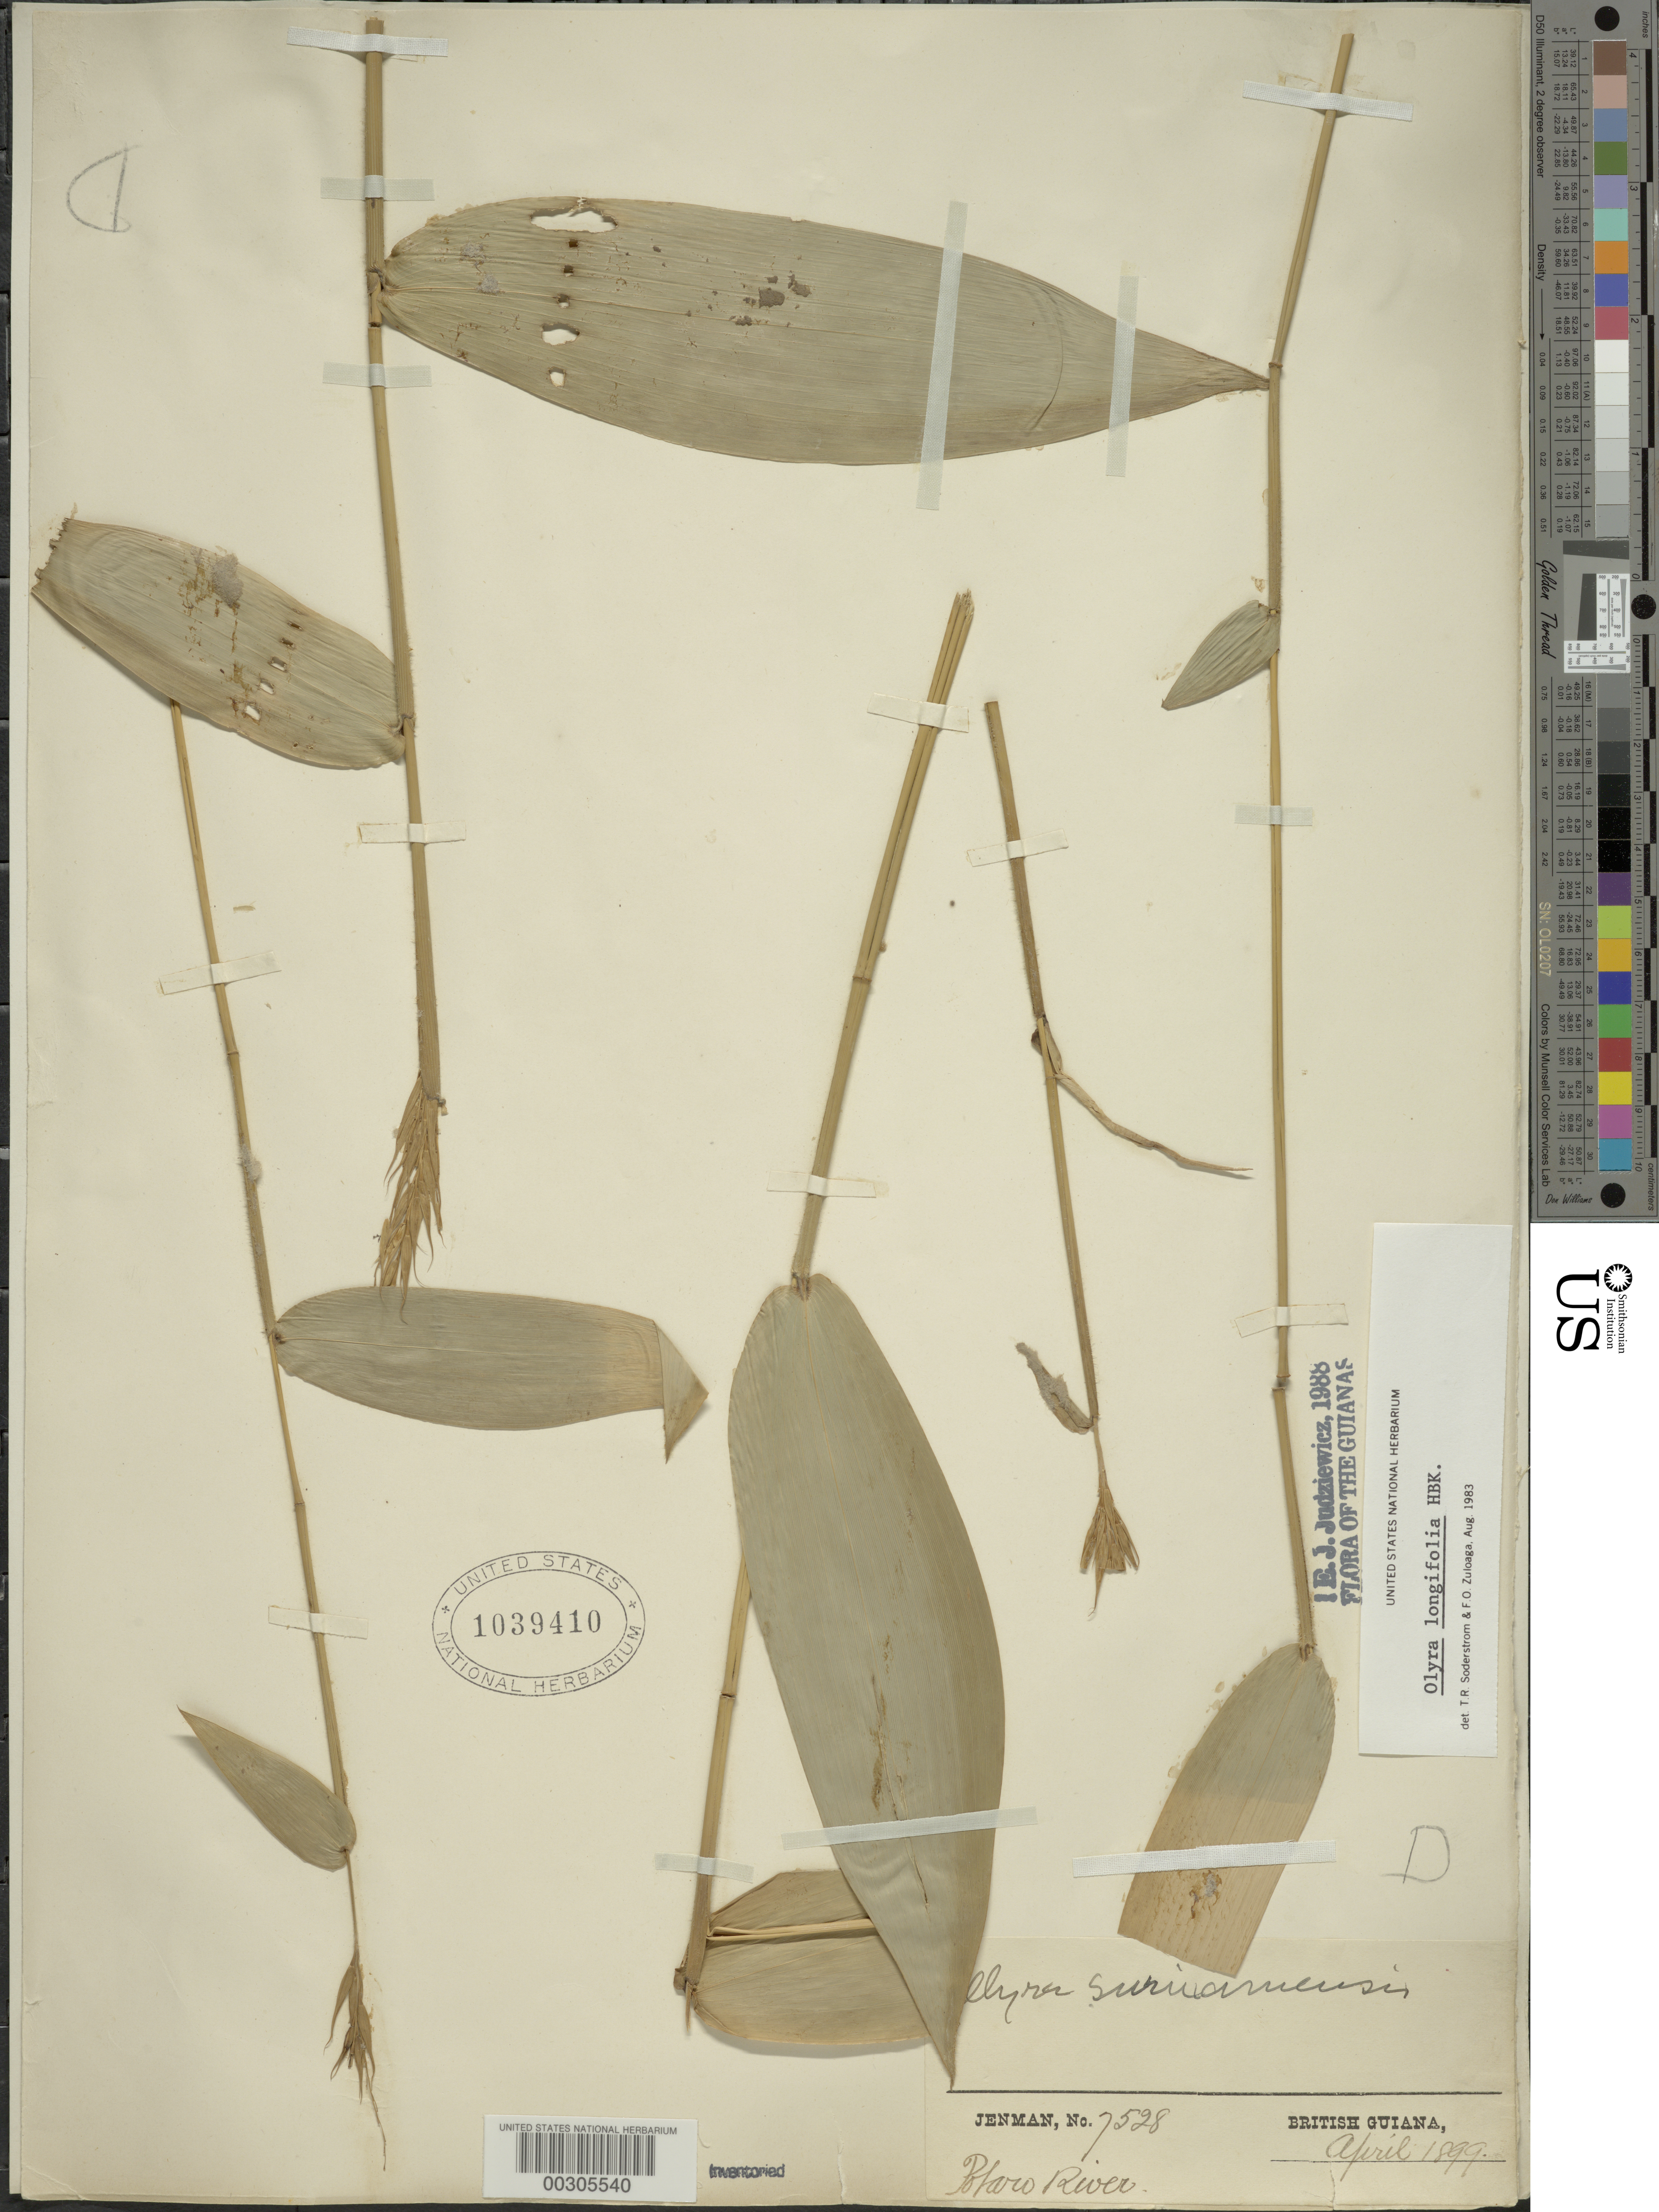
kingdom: Plantae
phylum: Tracheophyta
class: Liliopsida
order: Poales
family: Poaceae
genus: Olyra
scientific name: Olyra longifolia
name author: Kunth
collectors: G. S. Jenman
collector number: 7528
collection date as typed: Apr 1899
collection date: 1899-04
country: Guyana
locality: Potaro river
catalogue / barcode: US 1039410